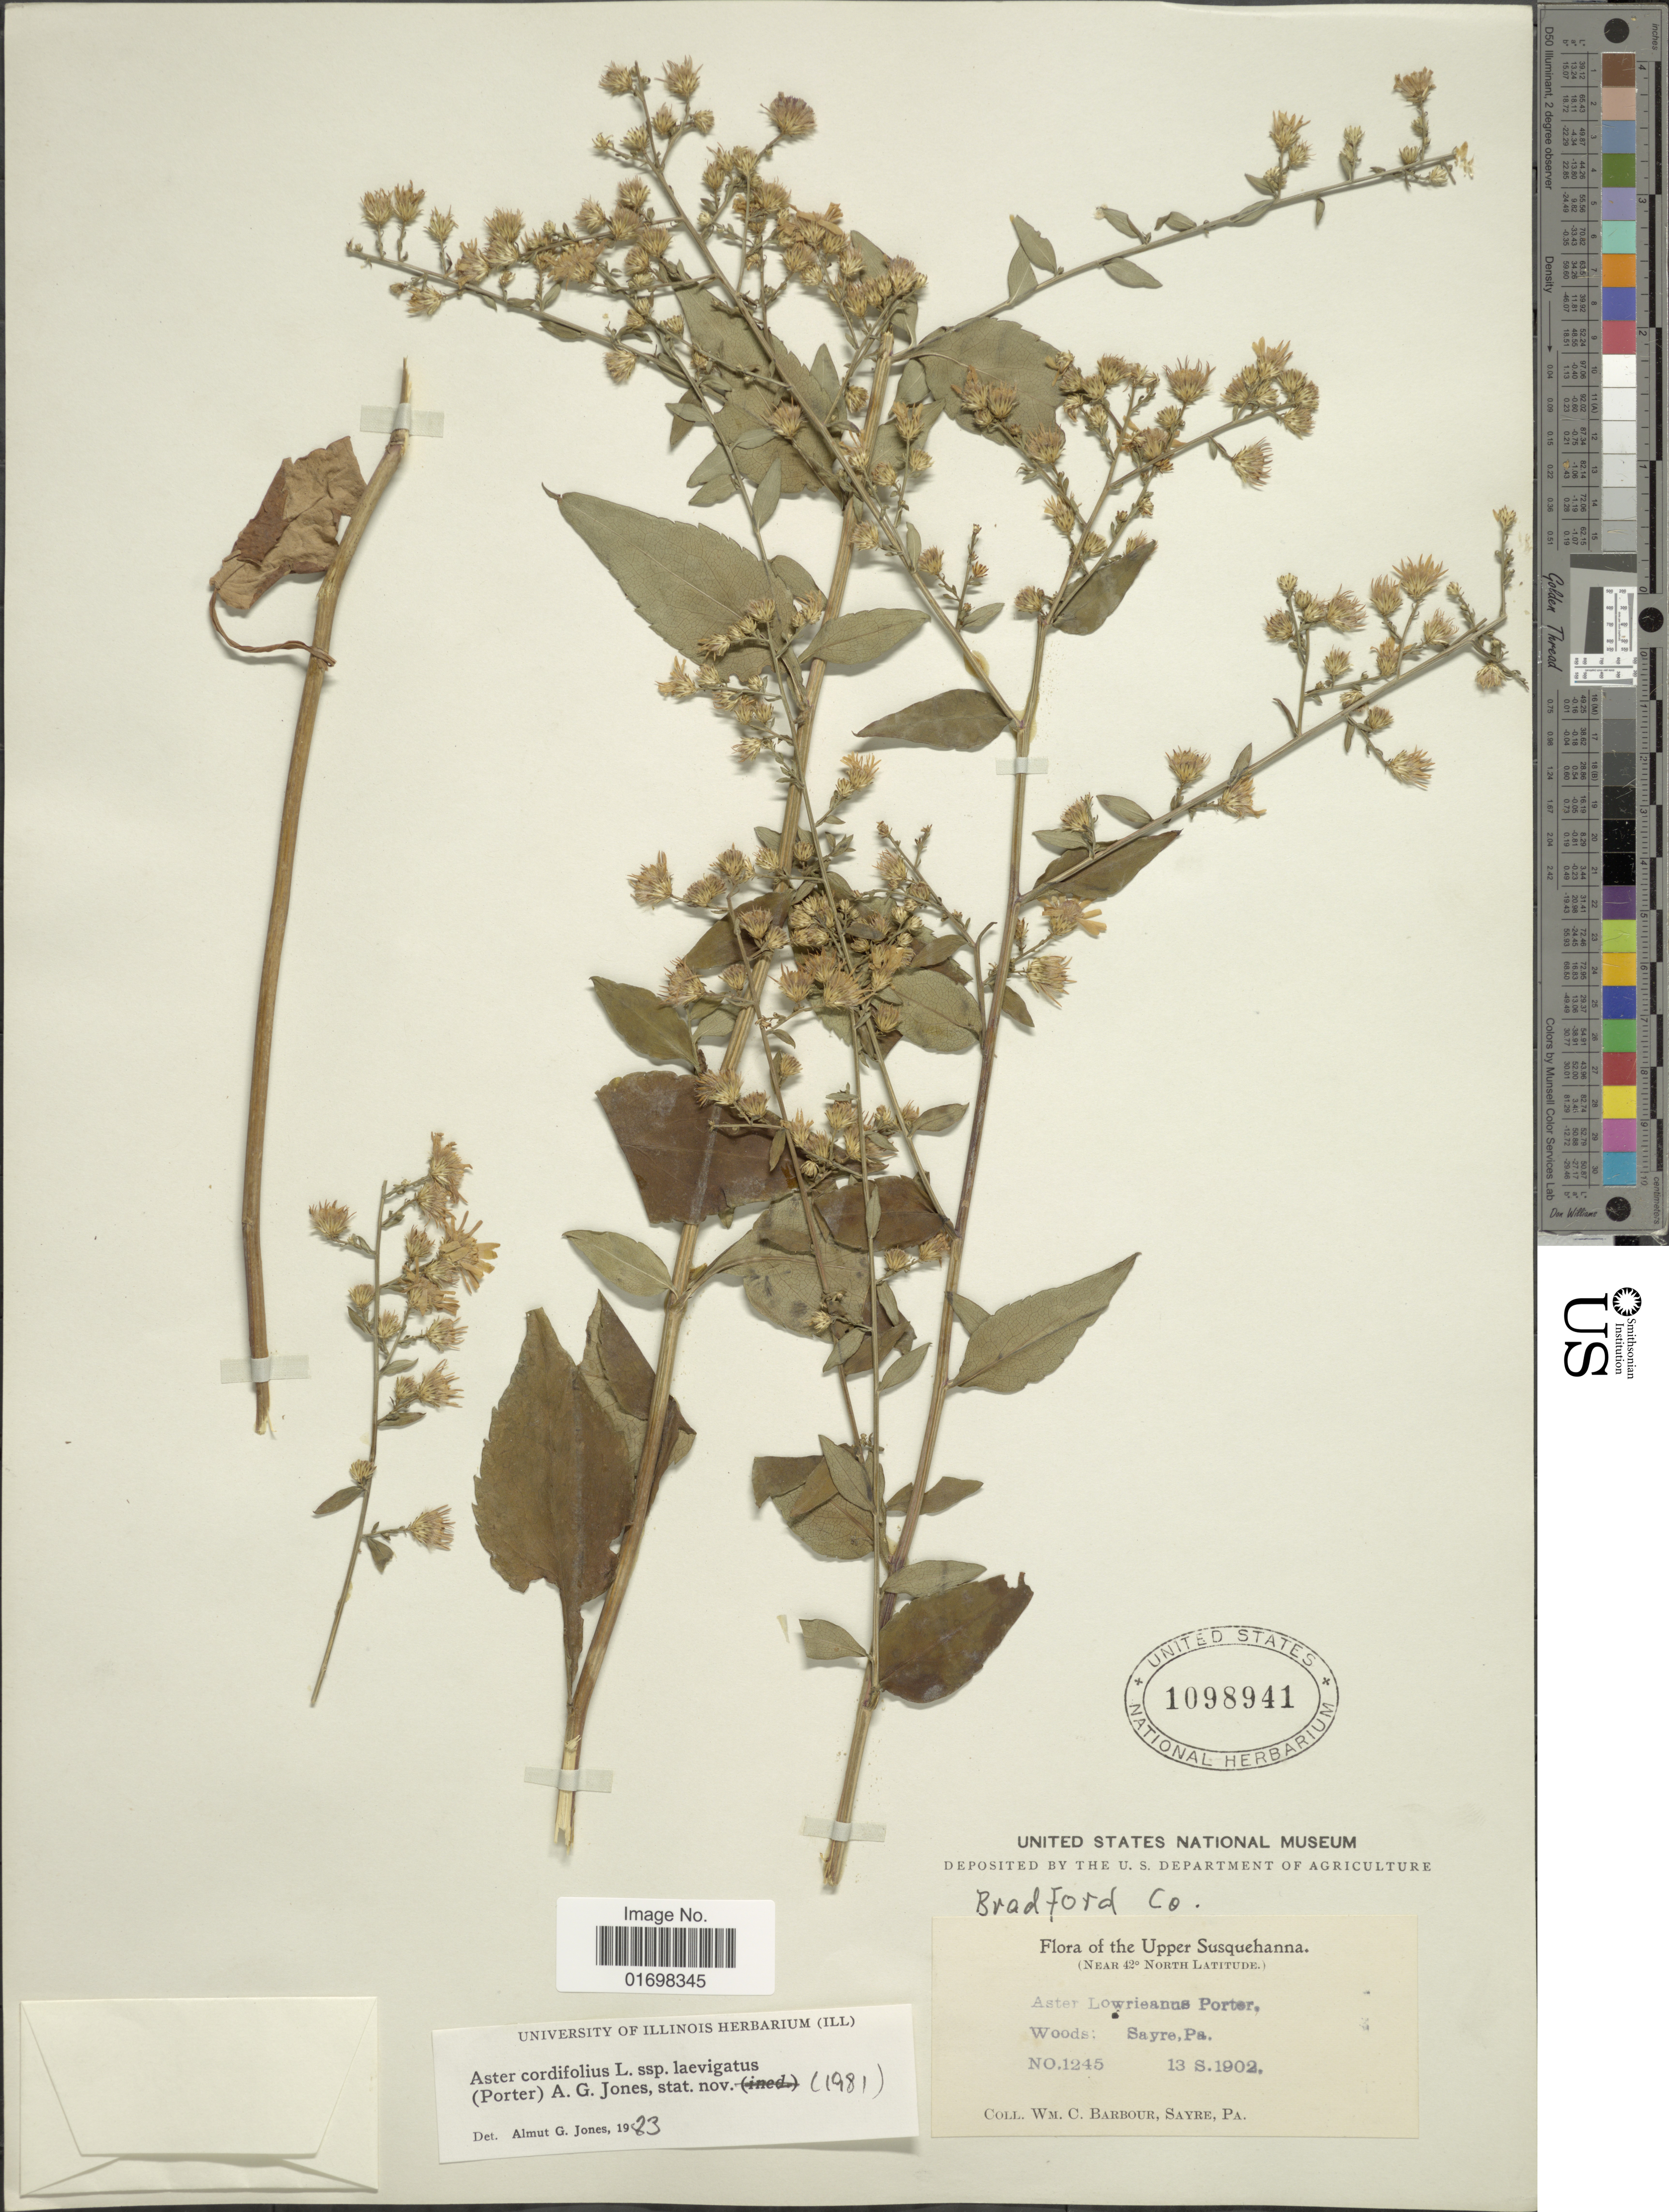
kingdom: Plantae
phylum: Tracheophyta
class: Magnoliopsida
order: Asterales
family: Asteraceae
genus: Symphyotrichum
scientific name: Symphyotrichum lowrieanum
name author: (Porter) G.L. Nesom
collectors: W. Barbour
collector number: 1245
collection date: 1902-09-13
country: United States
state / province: Pennsylvania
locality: Sayre, Pa. Upper Susquehanna.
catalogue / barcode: US 1098941